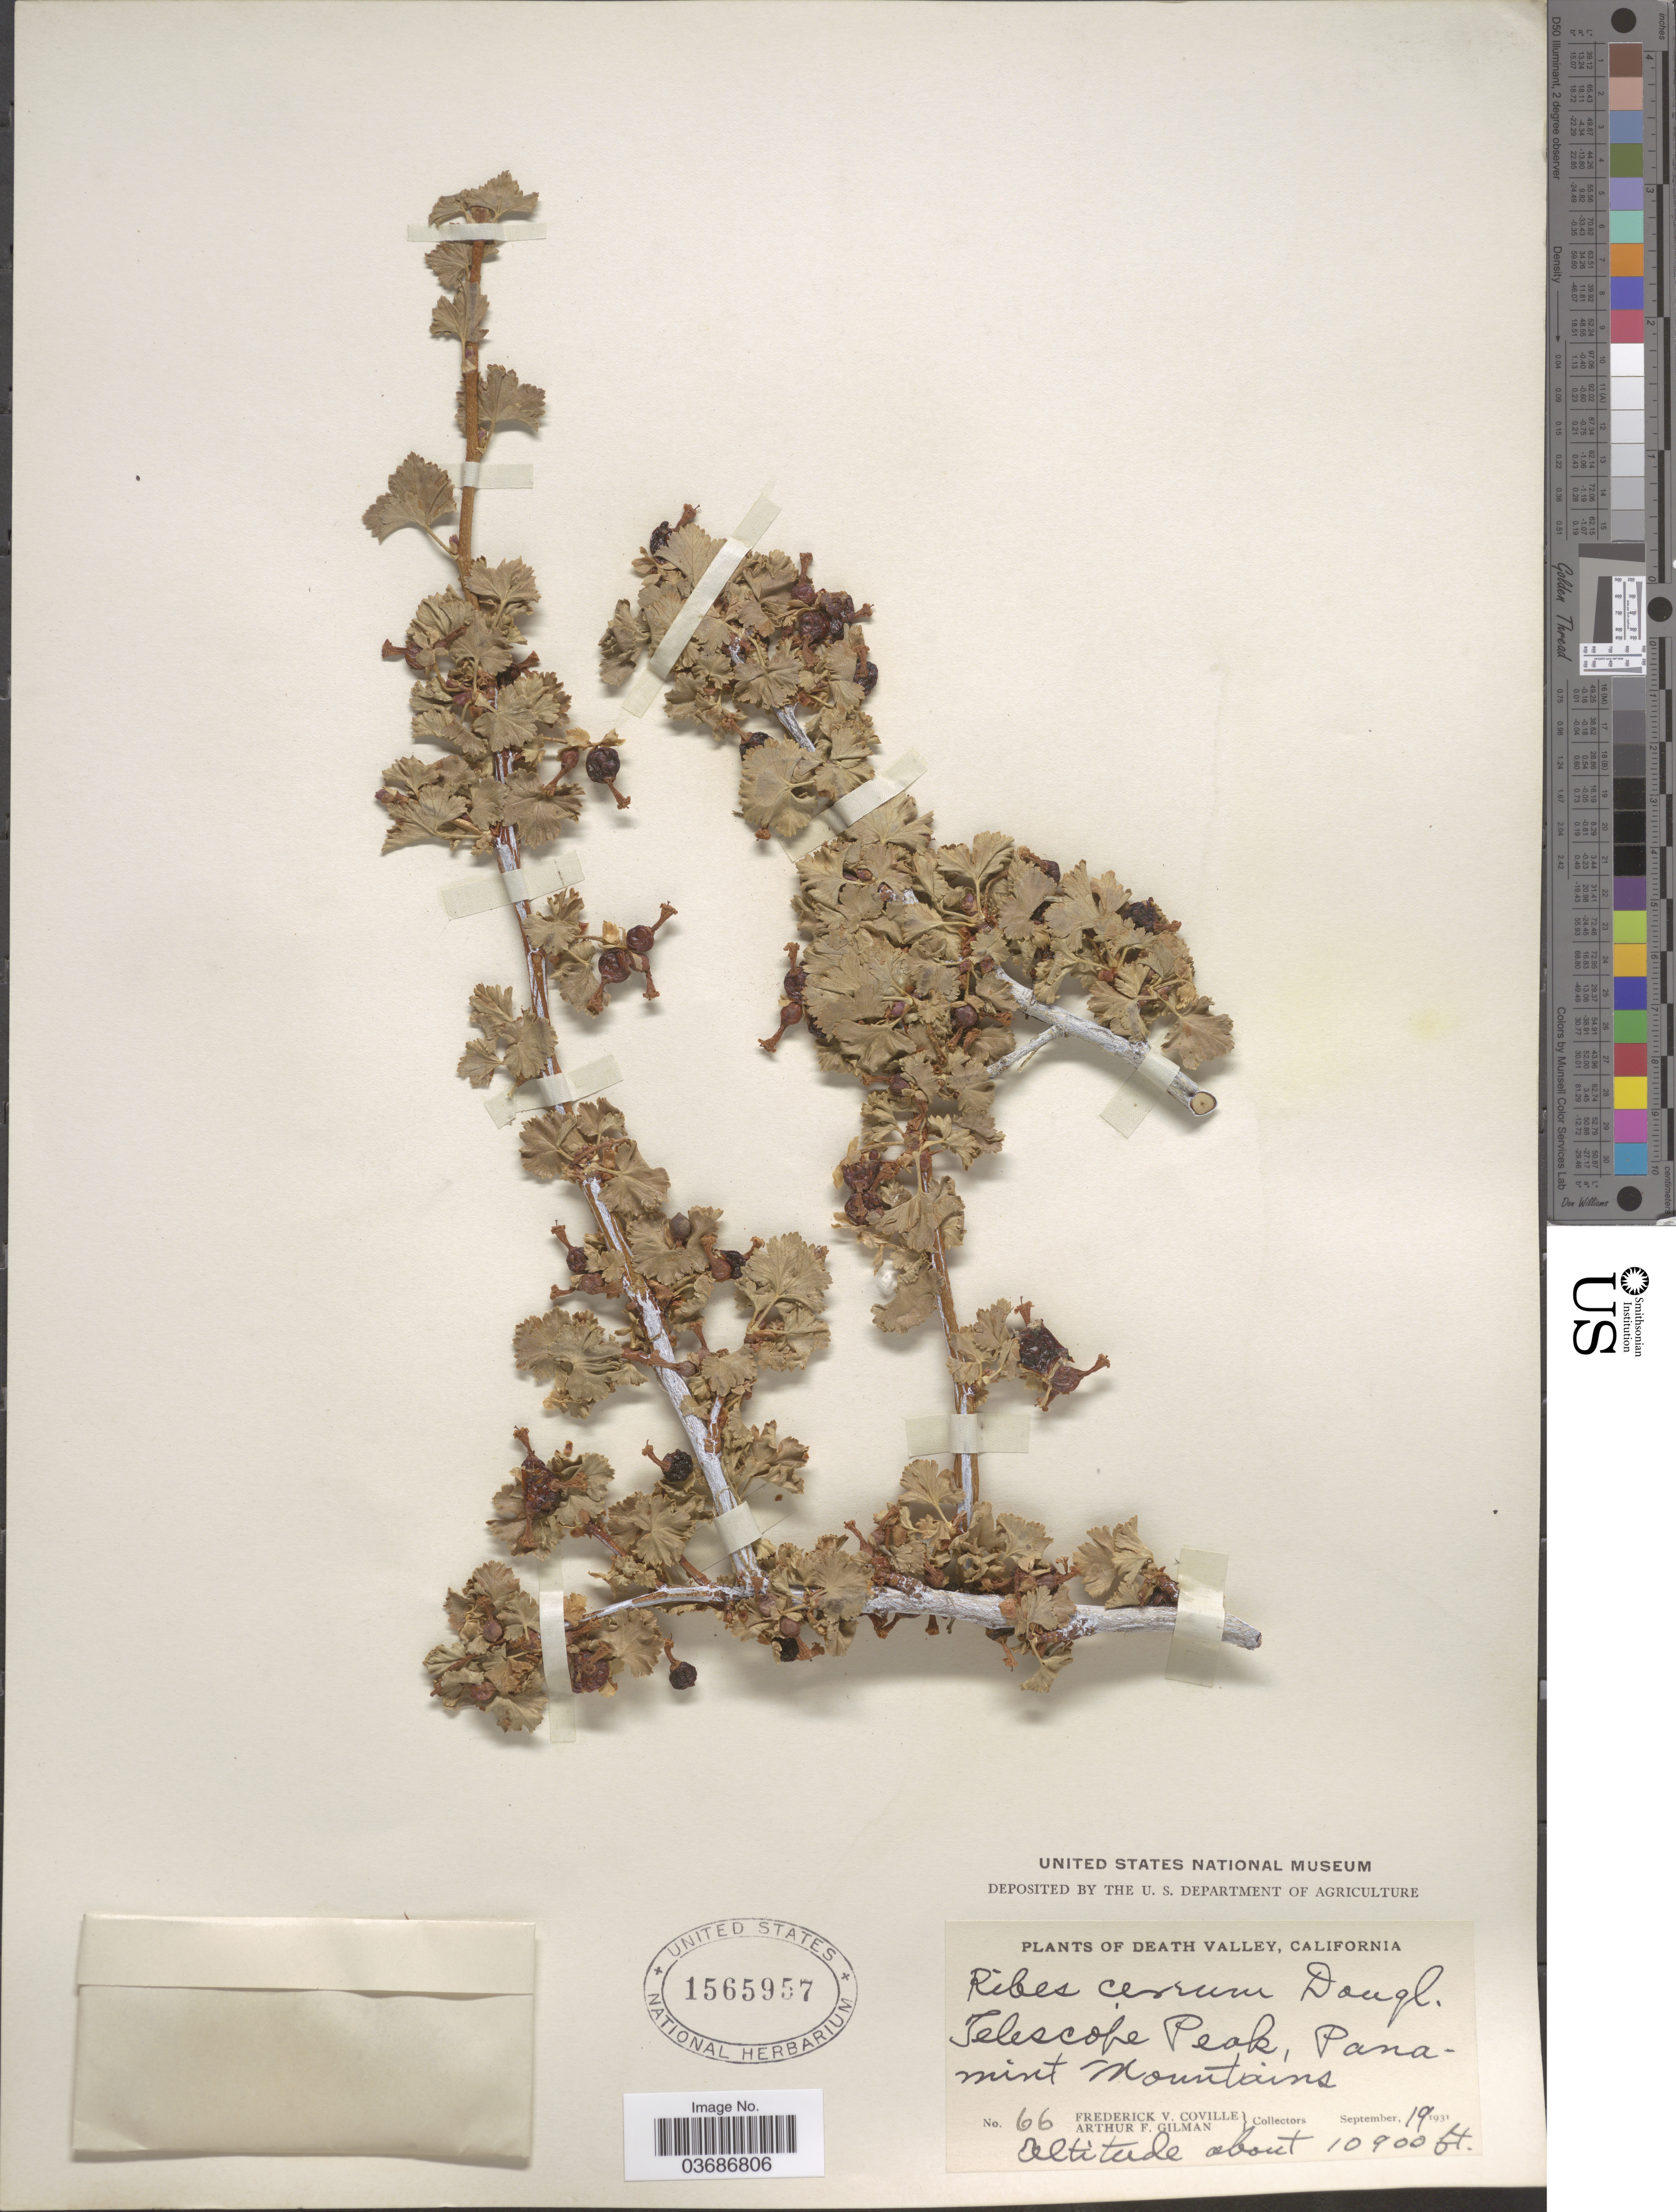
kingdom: Plantae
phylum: Tracheophyta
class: Magnoliopsida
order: Saxifragales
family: Grossulariaceae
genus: Ribes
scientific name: Ribes cereum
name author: Douglas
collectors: F. V. Coville & A. Gilman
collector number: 66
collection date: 1931-09-19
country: United States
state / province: California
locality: Death Valley. Telescope Peak, Panamint Mountains.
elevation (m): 3322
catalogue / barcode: US 1565957